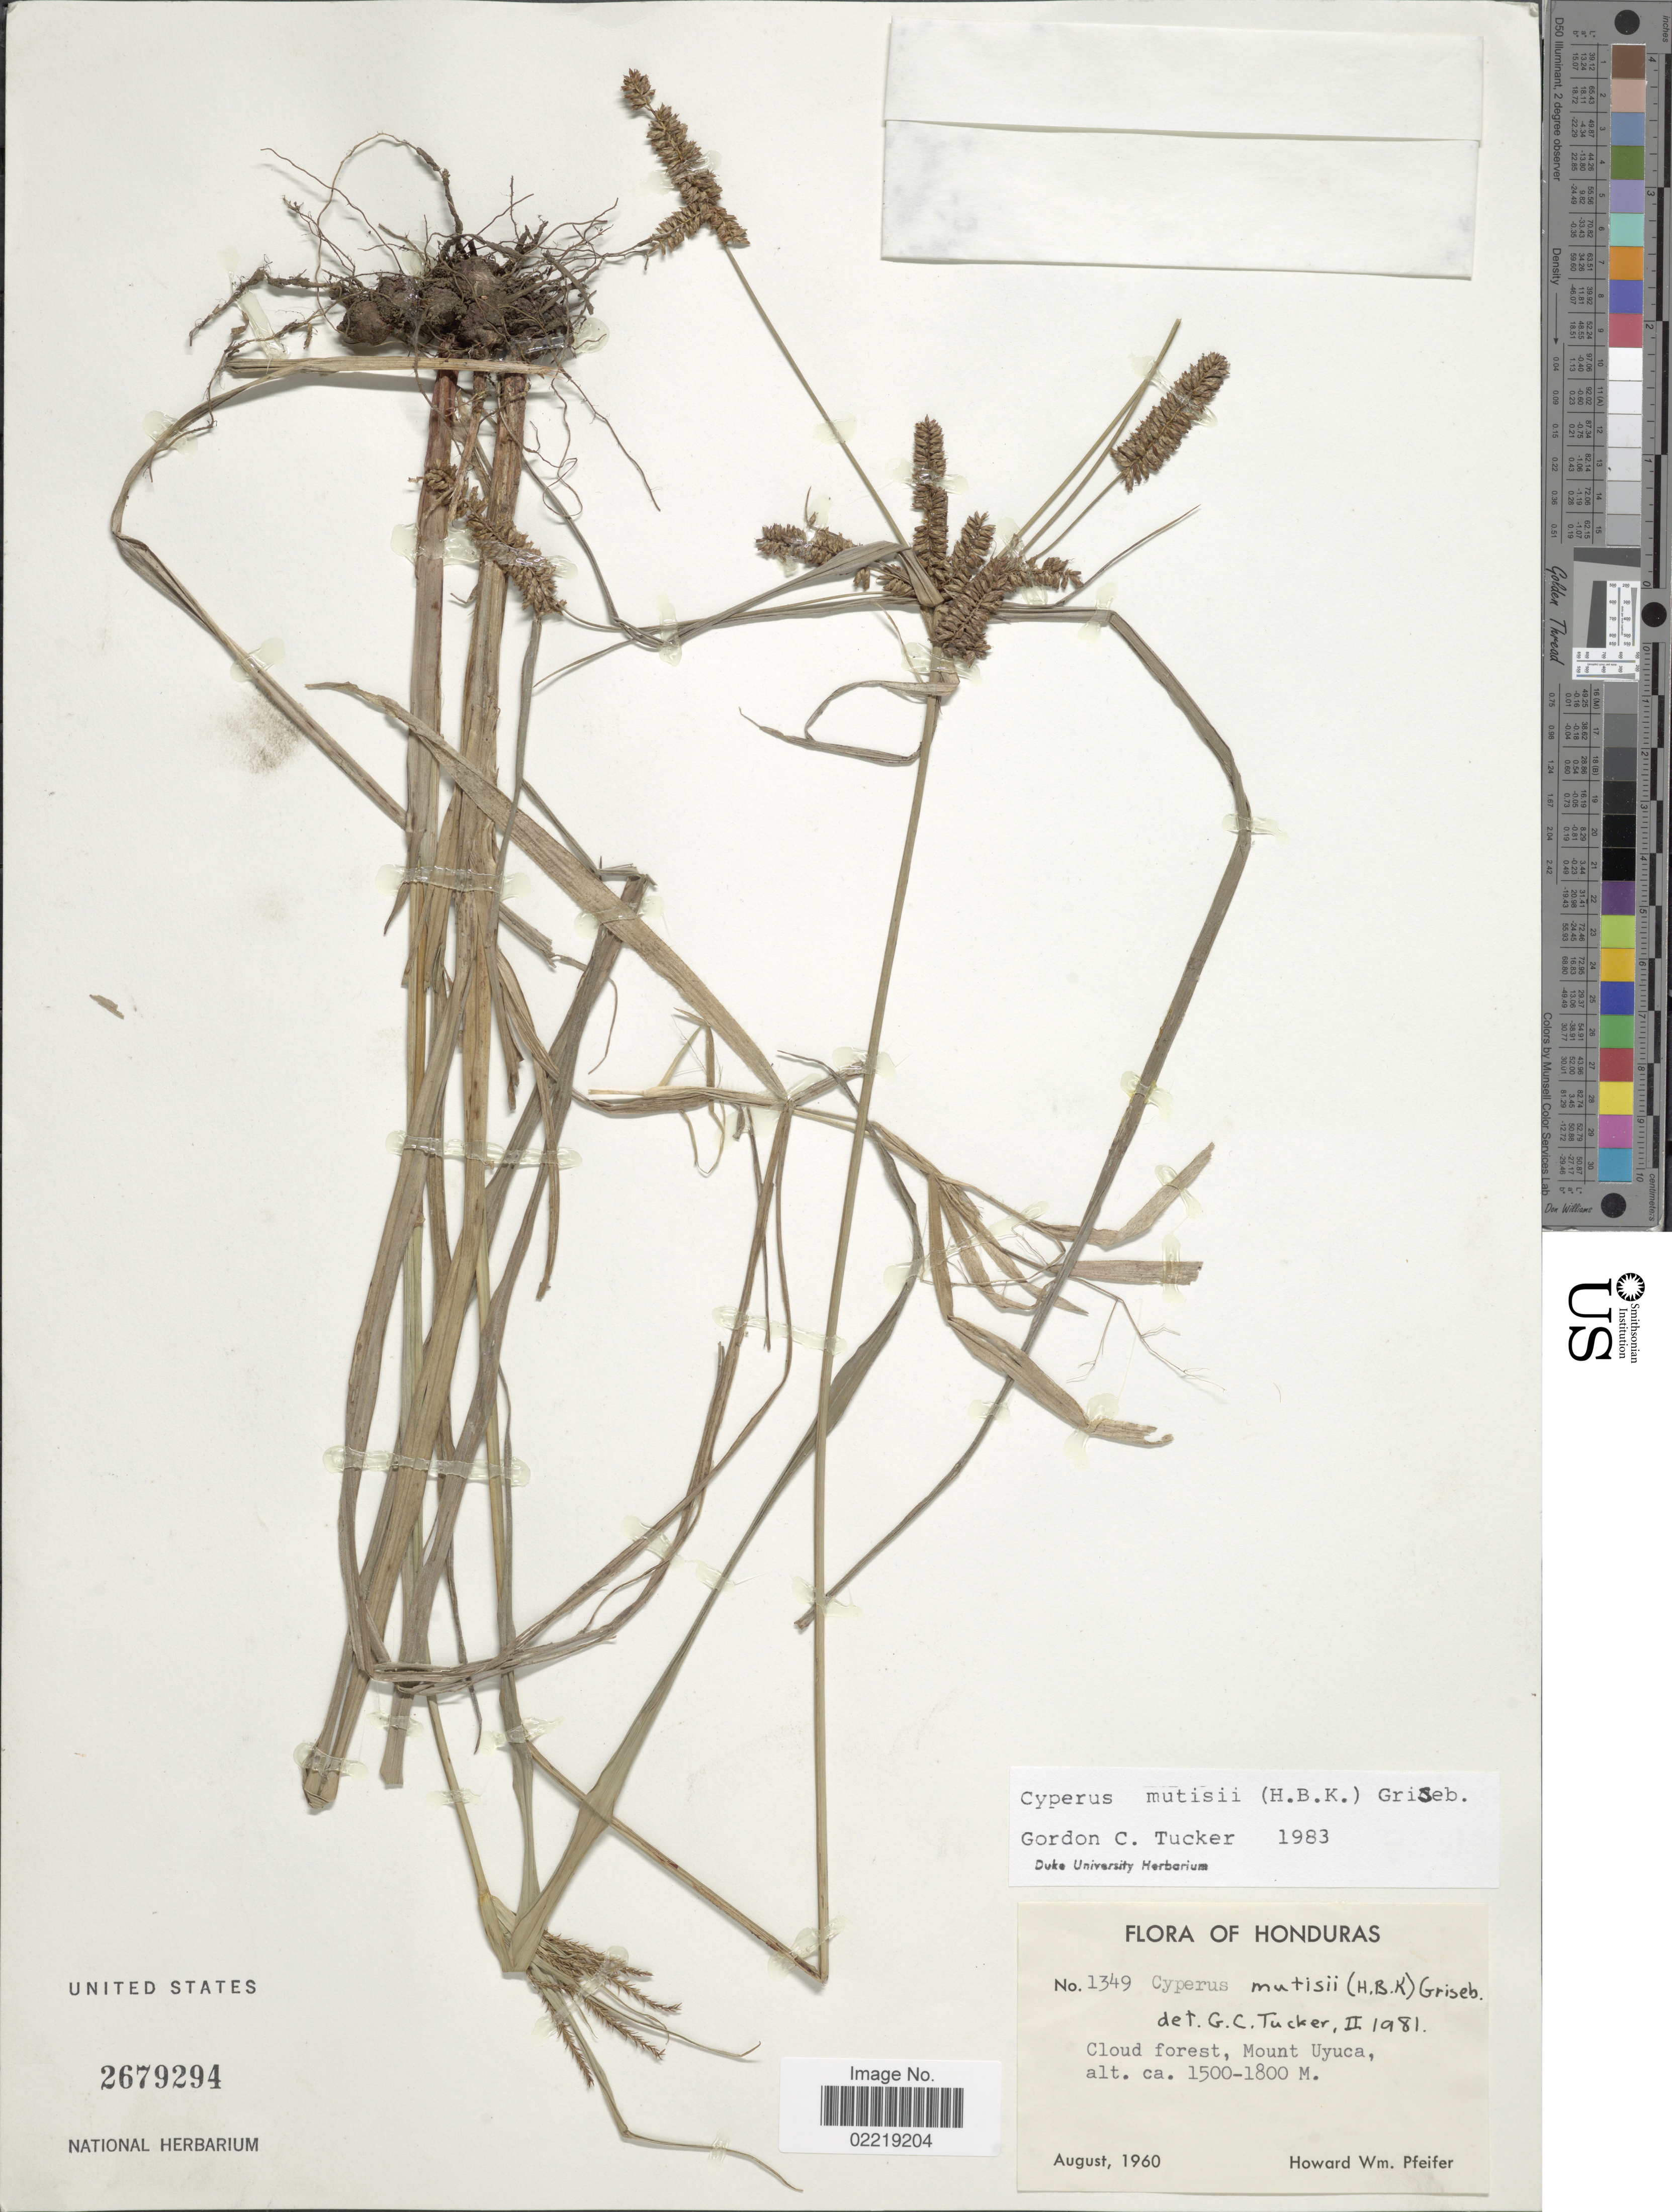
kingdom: Plantae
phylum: Tracheophyta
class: Liliopsida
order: Poales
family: Cyperaceae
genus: Cyperus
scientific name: Cyperus mutisii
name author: (Kunth) Andersson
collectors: H. W. Pfeifer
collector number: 1349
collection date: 1960-08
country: Honduras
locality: Cloud forest, Mount Uyuca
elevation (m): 1500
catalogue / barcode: US 2679294